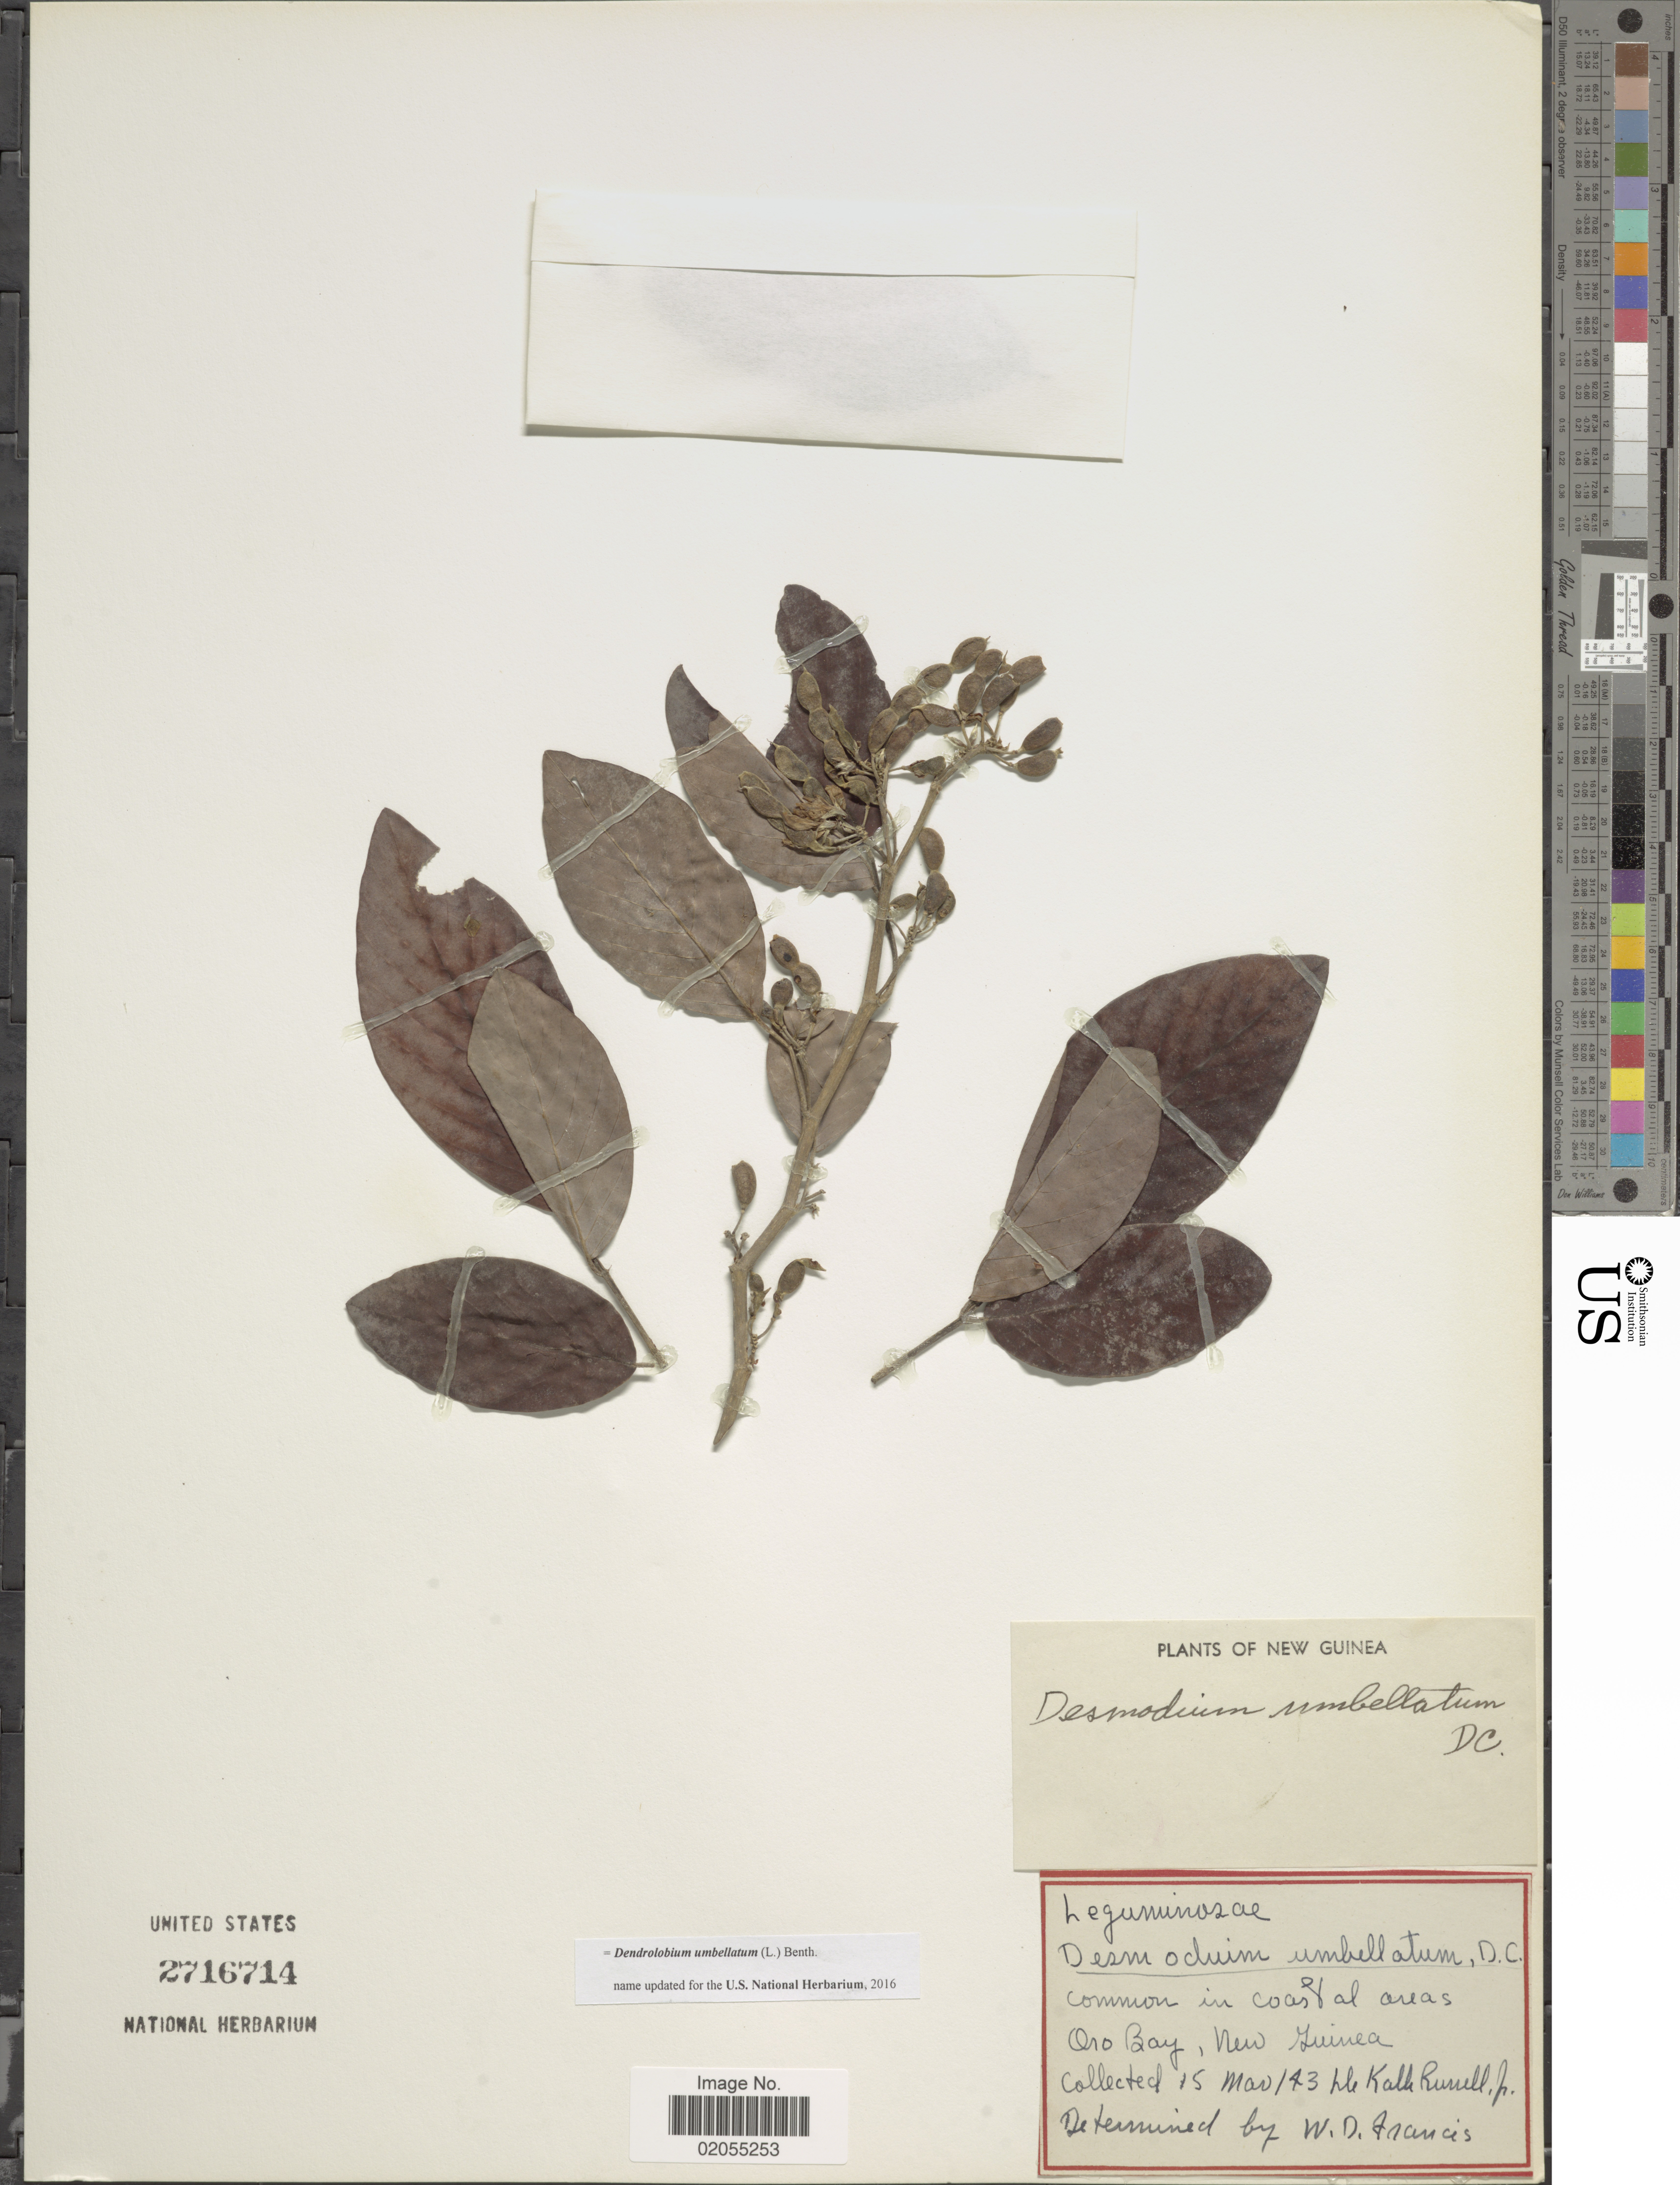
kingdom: Plantae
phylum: Tracheophyta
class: Magnoliopsida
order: Fabales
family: Fabaceae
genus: Dendrolobium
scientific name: Dendrolobium umbellatum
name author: (L.) Benth.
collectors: D. Russell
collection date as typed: Transcribed d/m/y: 15/3/43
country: Papua New Guinea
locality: Oro Bay, New Guinea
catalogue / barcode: US 2716714